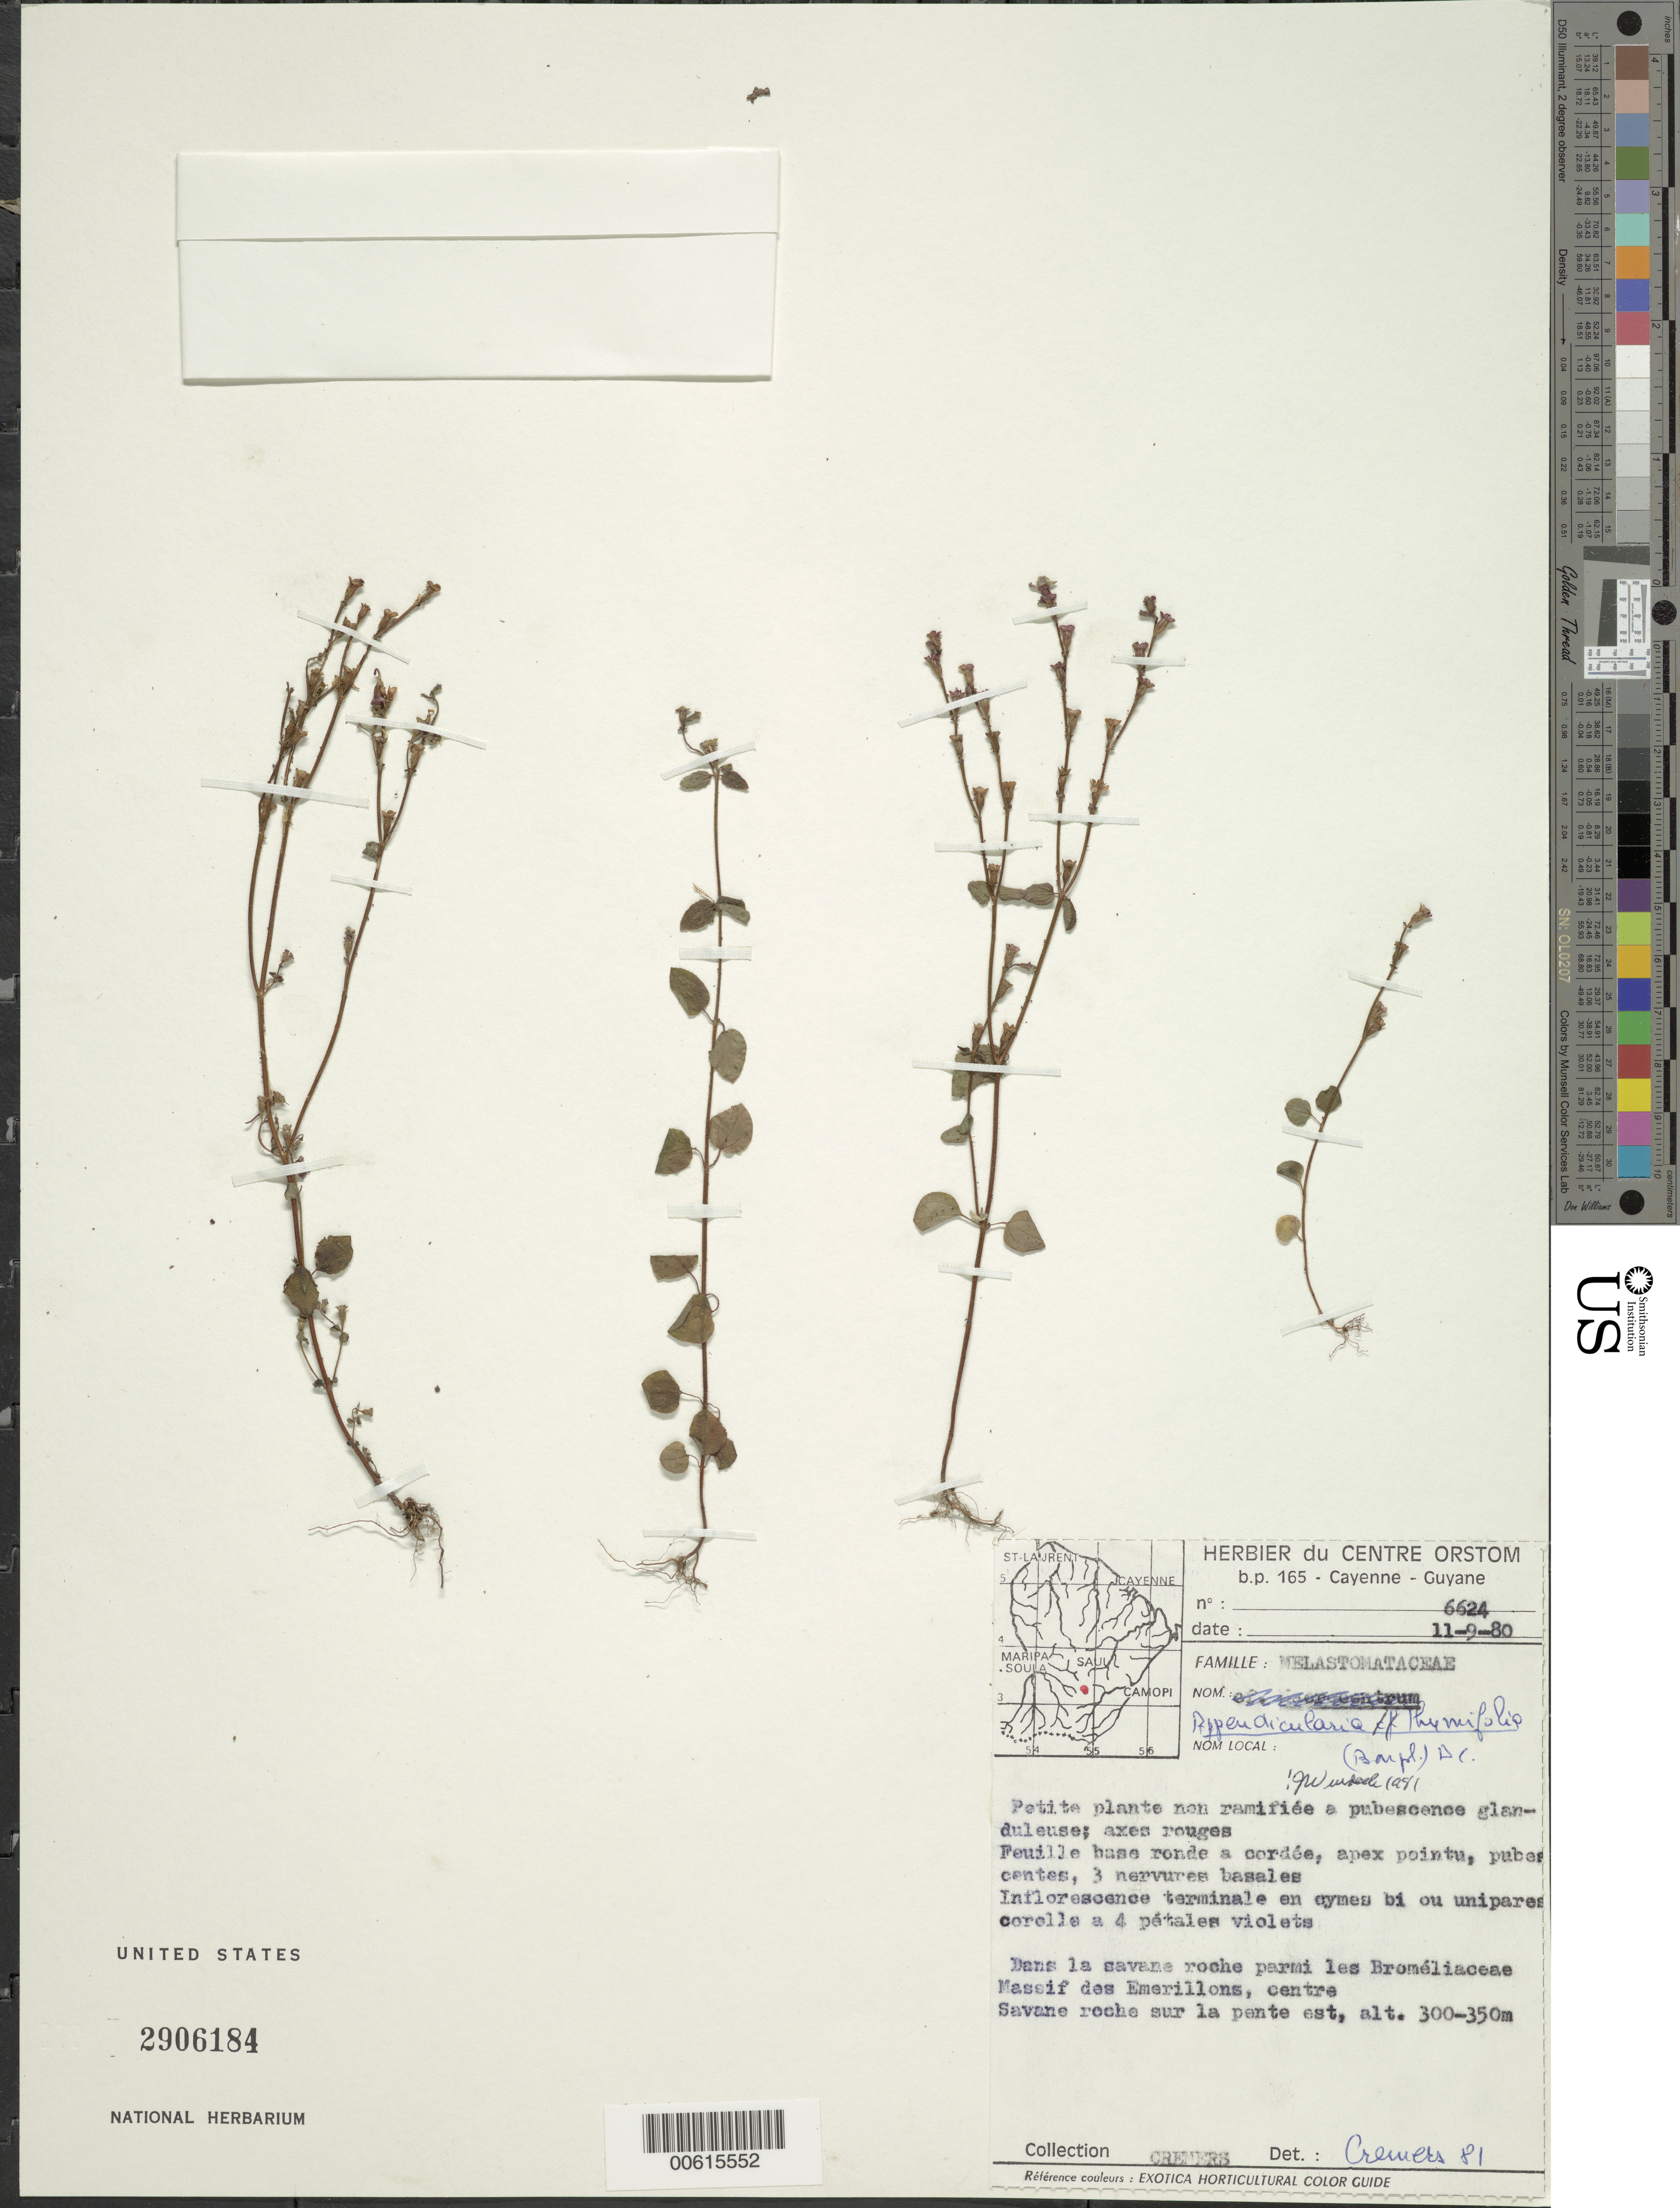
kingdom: Plantae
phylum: Tracheophyta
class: Magnoliopsida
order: Myrtales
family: Melastomataceae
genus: Appendicularia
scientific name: Appendicularia thymifolia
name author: (Bonpl.) DC.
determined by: Wurdack, John J., (US), US (UNITED STATES)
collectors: G. Cremers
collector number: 6624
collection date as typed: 11-Sep-80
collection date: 1980-09-11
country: French Guiana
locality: Émerillon Massif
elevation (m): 300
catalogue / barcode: US 2906184